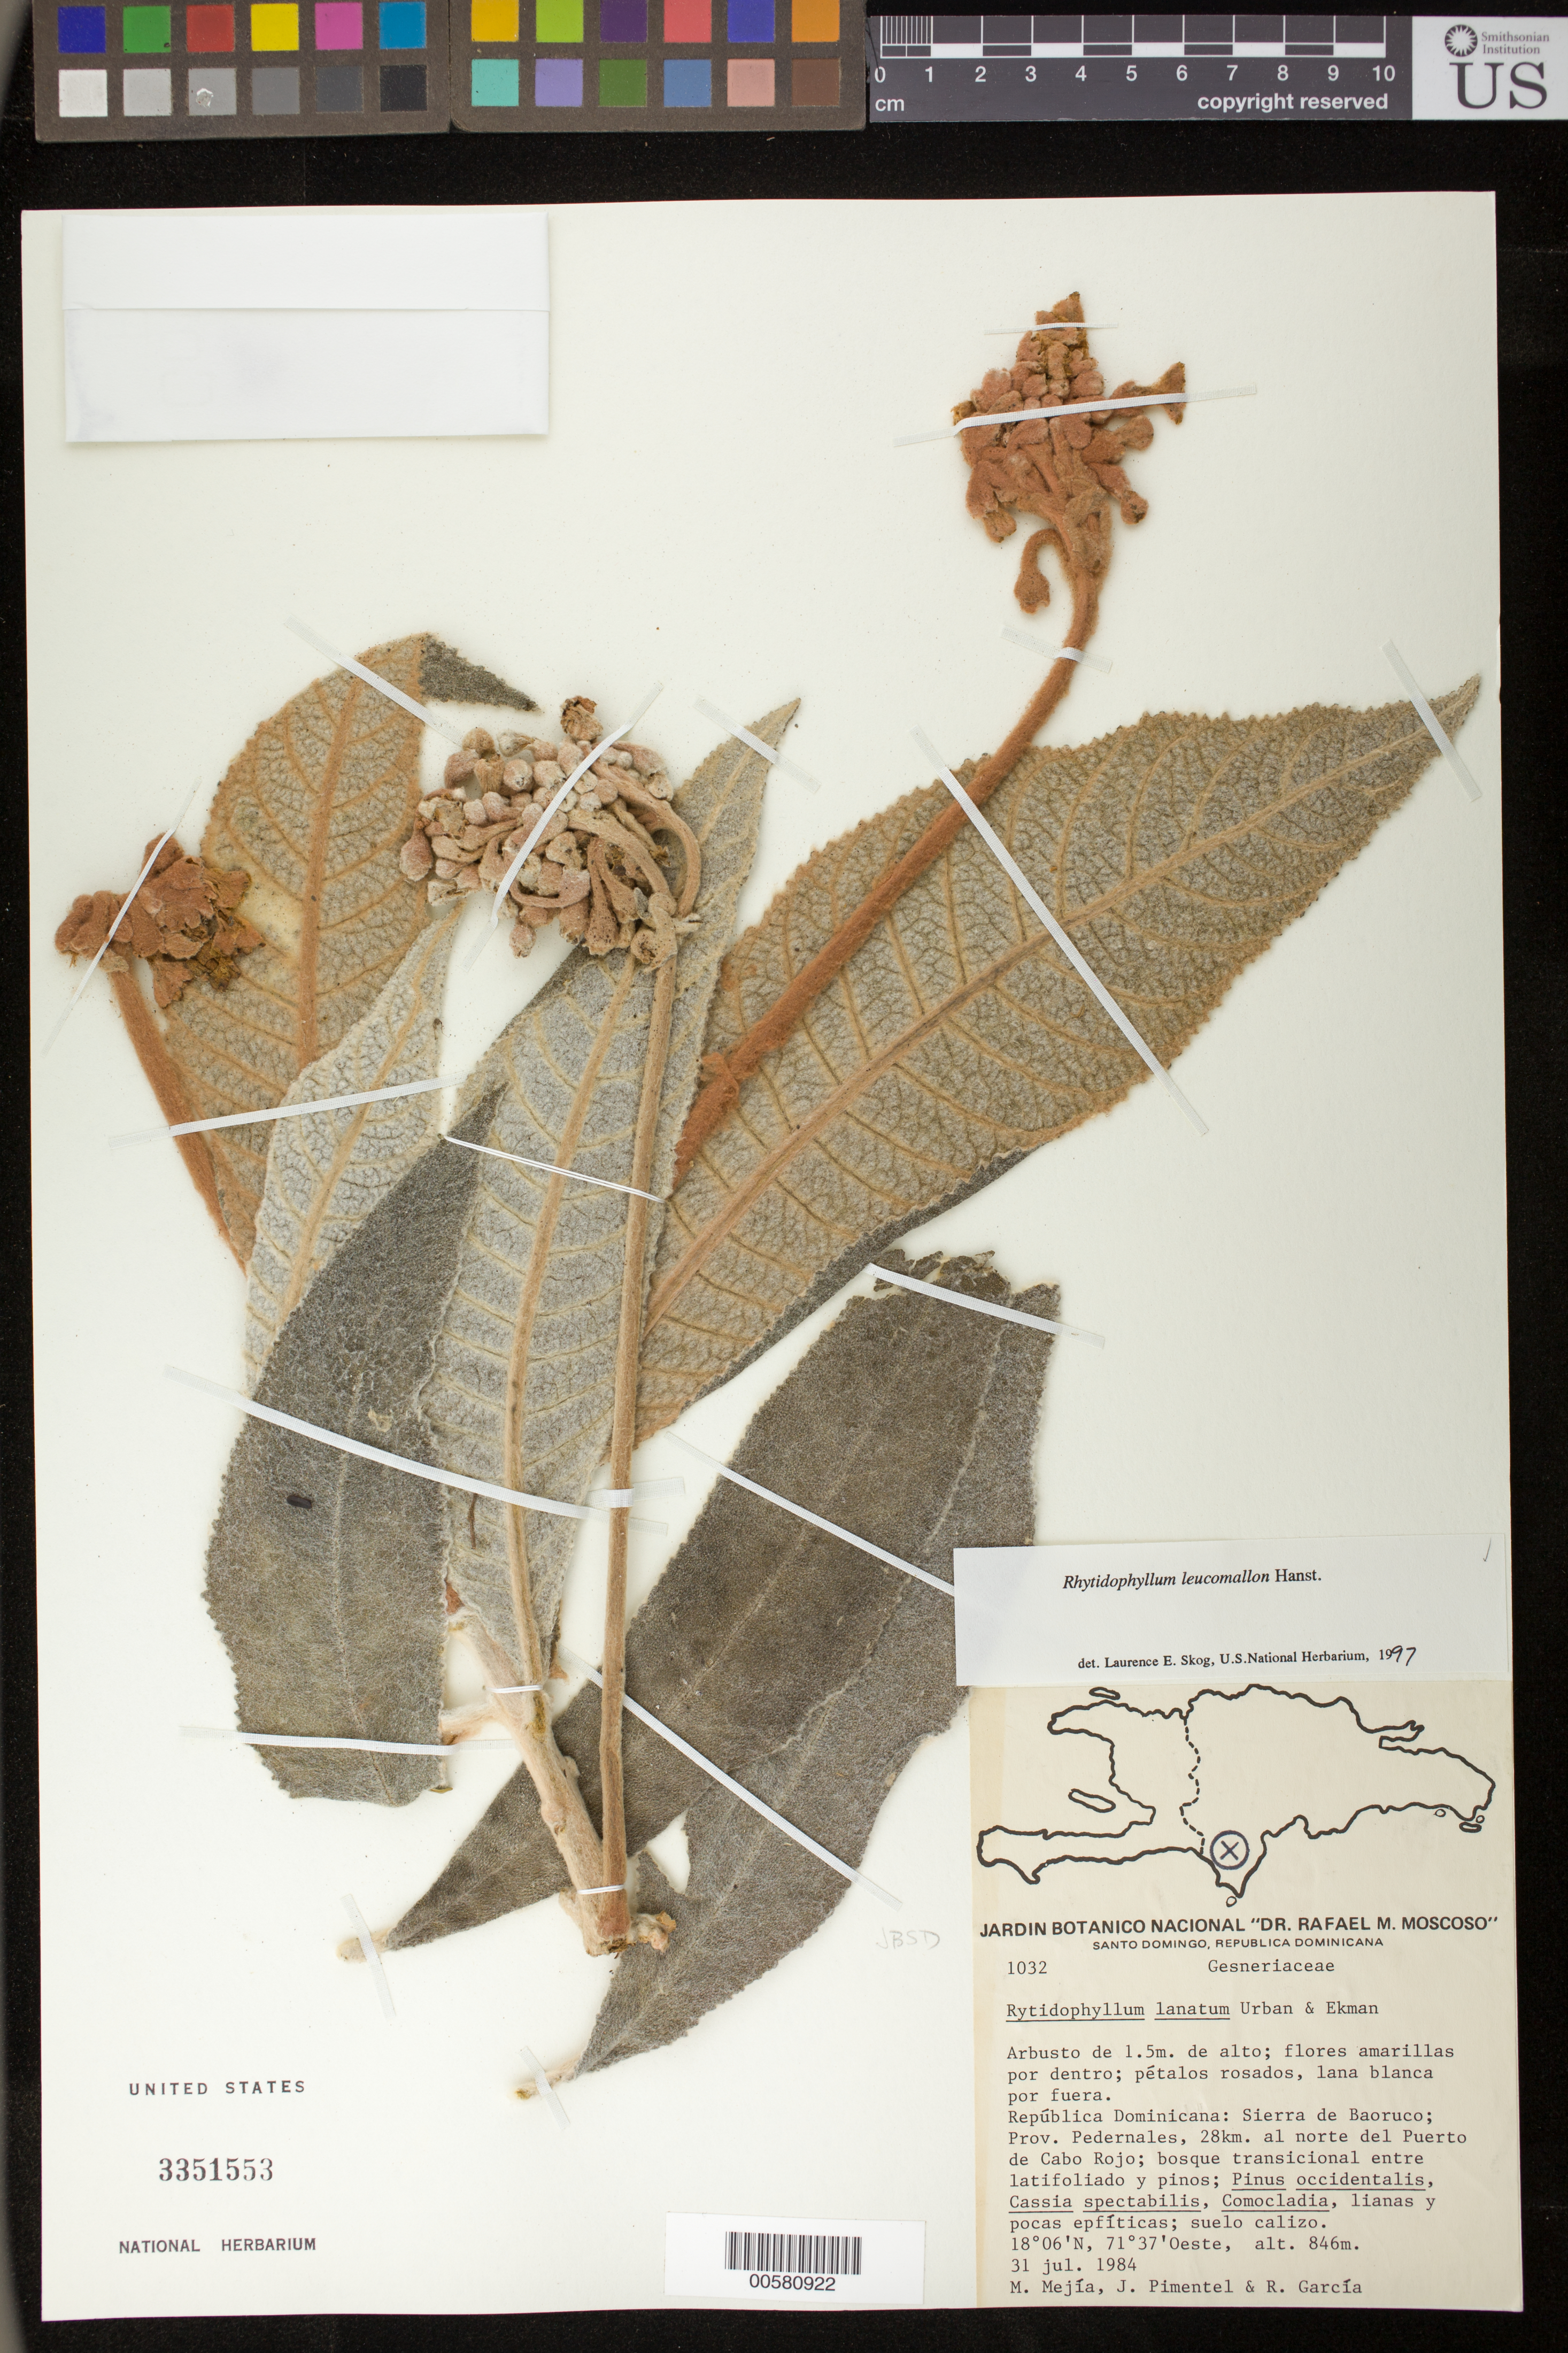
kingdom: Plantae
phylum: Tracheophyta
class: Magnoliopsida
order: Lamiales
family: Gesneriaceae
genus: Rhytidophyllum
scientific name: Rhytidophyllum leucomallon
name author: Hanst.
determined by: Skog, Laurence E.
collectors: M. Mejia, J. Pimentel & R. García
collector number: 1032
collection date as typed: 31 Jul 1984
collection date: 1984-07-31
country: Dominican Republic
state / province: Pedernales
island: Hispaniola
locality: Sierra de Baoruco; 28 km al norte del Puerto de Cabo Rojo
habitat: Bosque transicional entre latifoliado y pinos; lianas y pocas epífiticas; suelo calizo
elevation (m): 846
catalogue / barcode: US 3351553